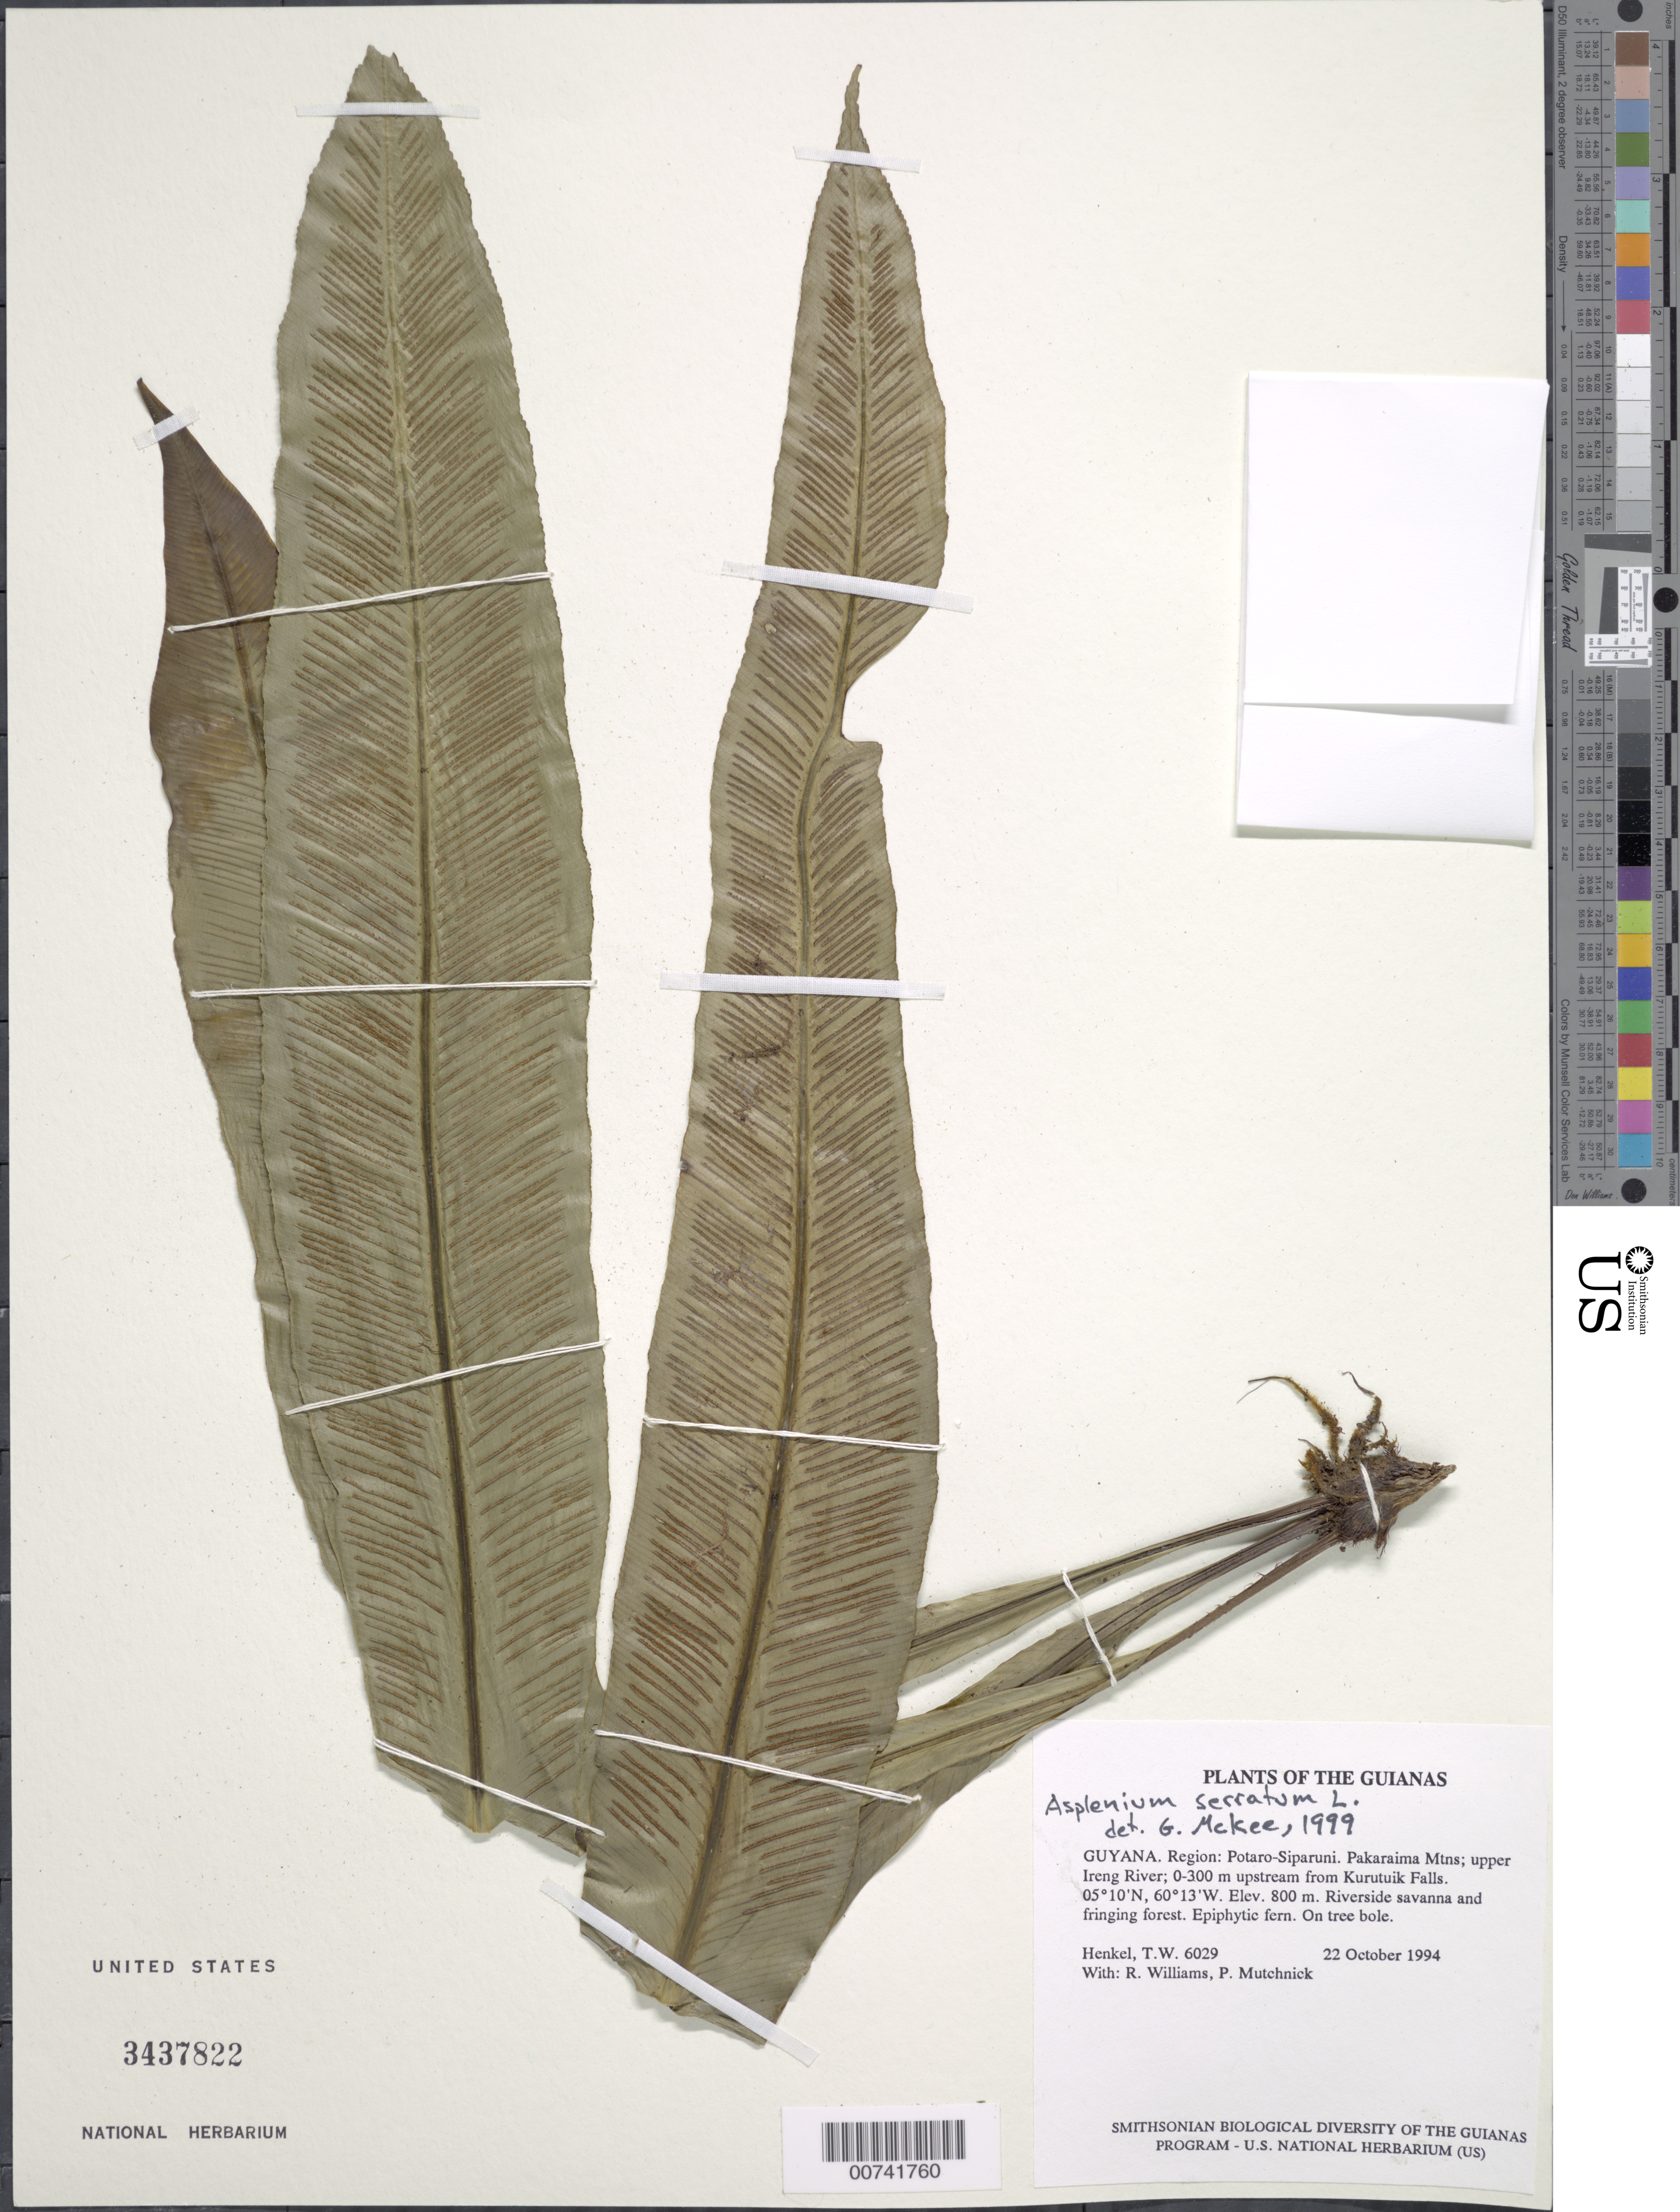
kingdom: Plantae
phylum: Tracheophyta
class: Polypodiopsida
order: Polypodiales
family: Aspleniaceae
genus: Asplenium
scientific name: Asplenium serratum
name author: L.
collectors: T. Henkel, R. Williams & P. Mutchnick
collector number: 6029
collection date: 1994-10-22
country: Guyana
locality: Region: Potaro-Siparuni. Pakaraima Mtns; upper Ireng River; 0-300 m upstream from Kurutuik Falls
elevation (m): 800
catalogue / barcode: US 3437822